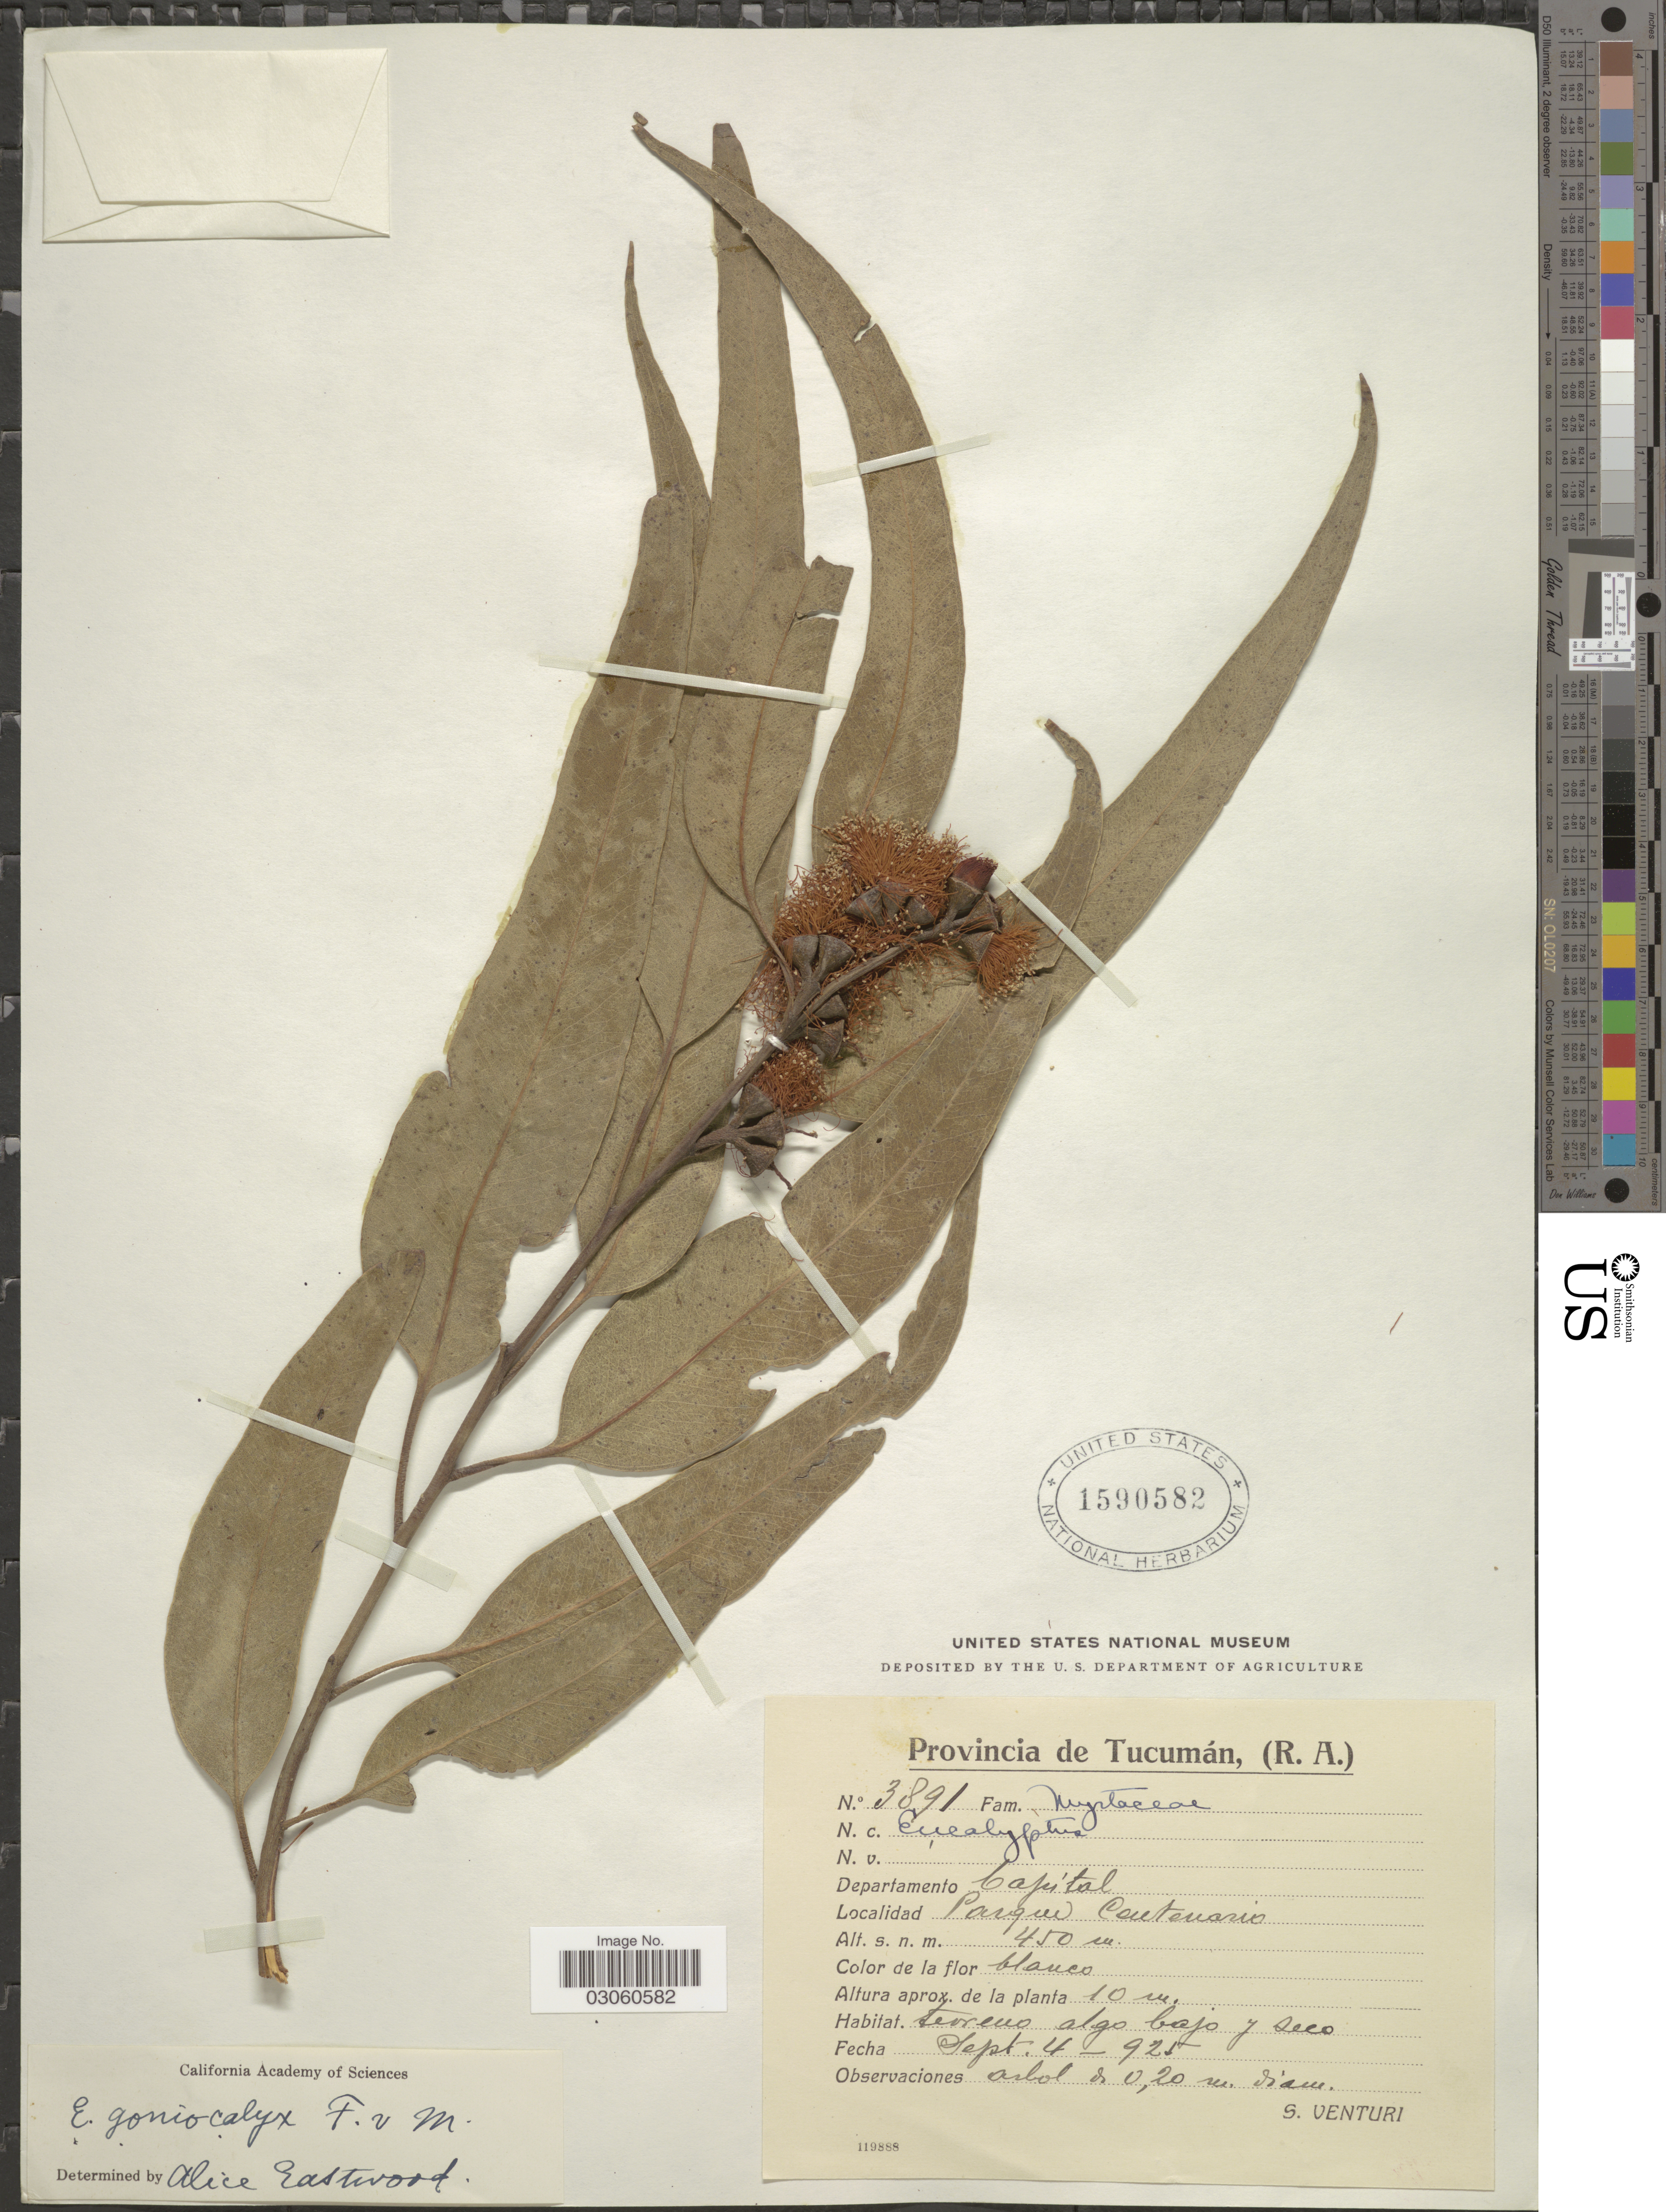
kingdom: Plantae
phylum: Tracheophyta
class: Magnoliopsida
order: Myrtales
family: Myrtaceae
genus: Eucalyptus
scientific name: Eucalyptus goniocalyx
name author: F. Muell. ex Miq.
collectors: S. Venturi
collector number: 3891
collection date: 1925-09-04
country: Argentina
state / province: Tucuman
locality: Departamento Capital, Parque Centenario.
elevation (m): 450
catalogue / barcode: US 1590582